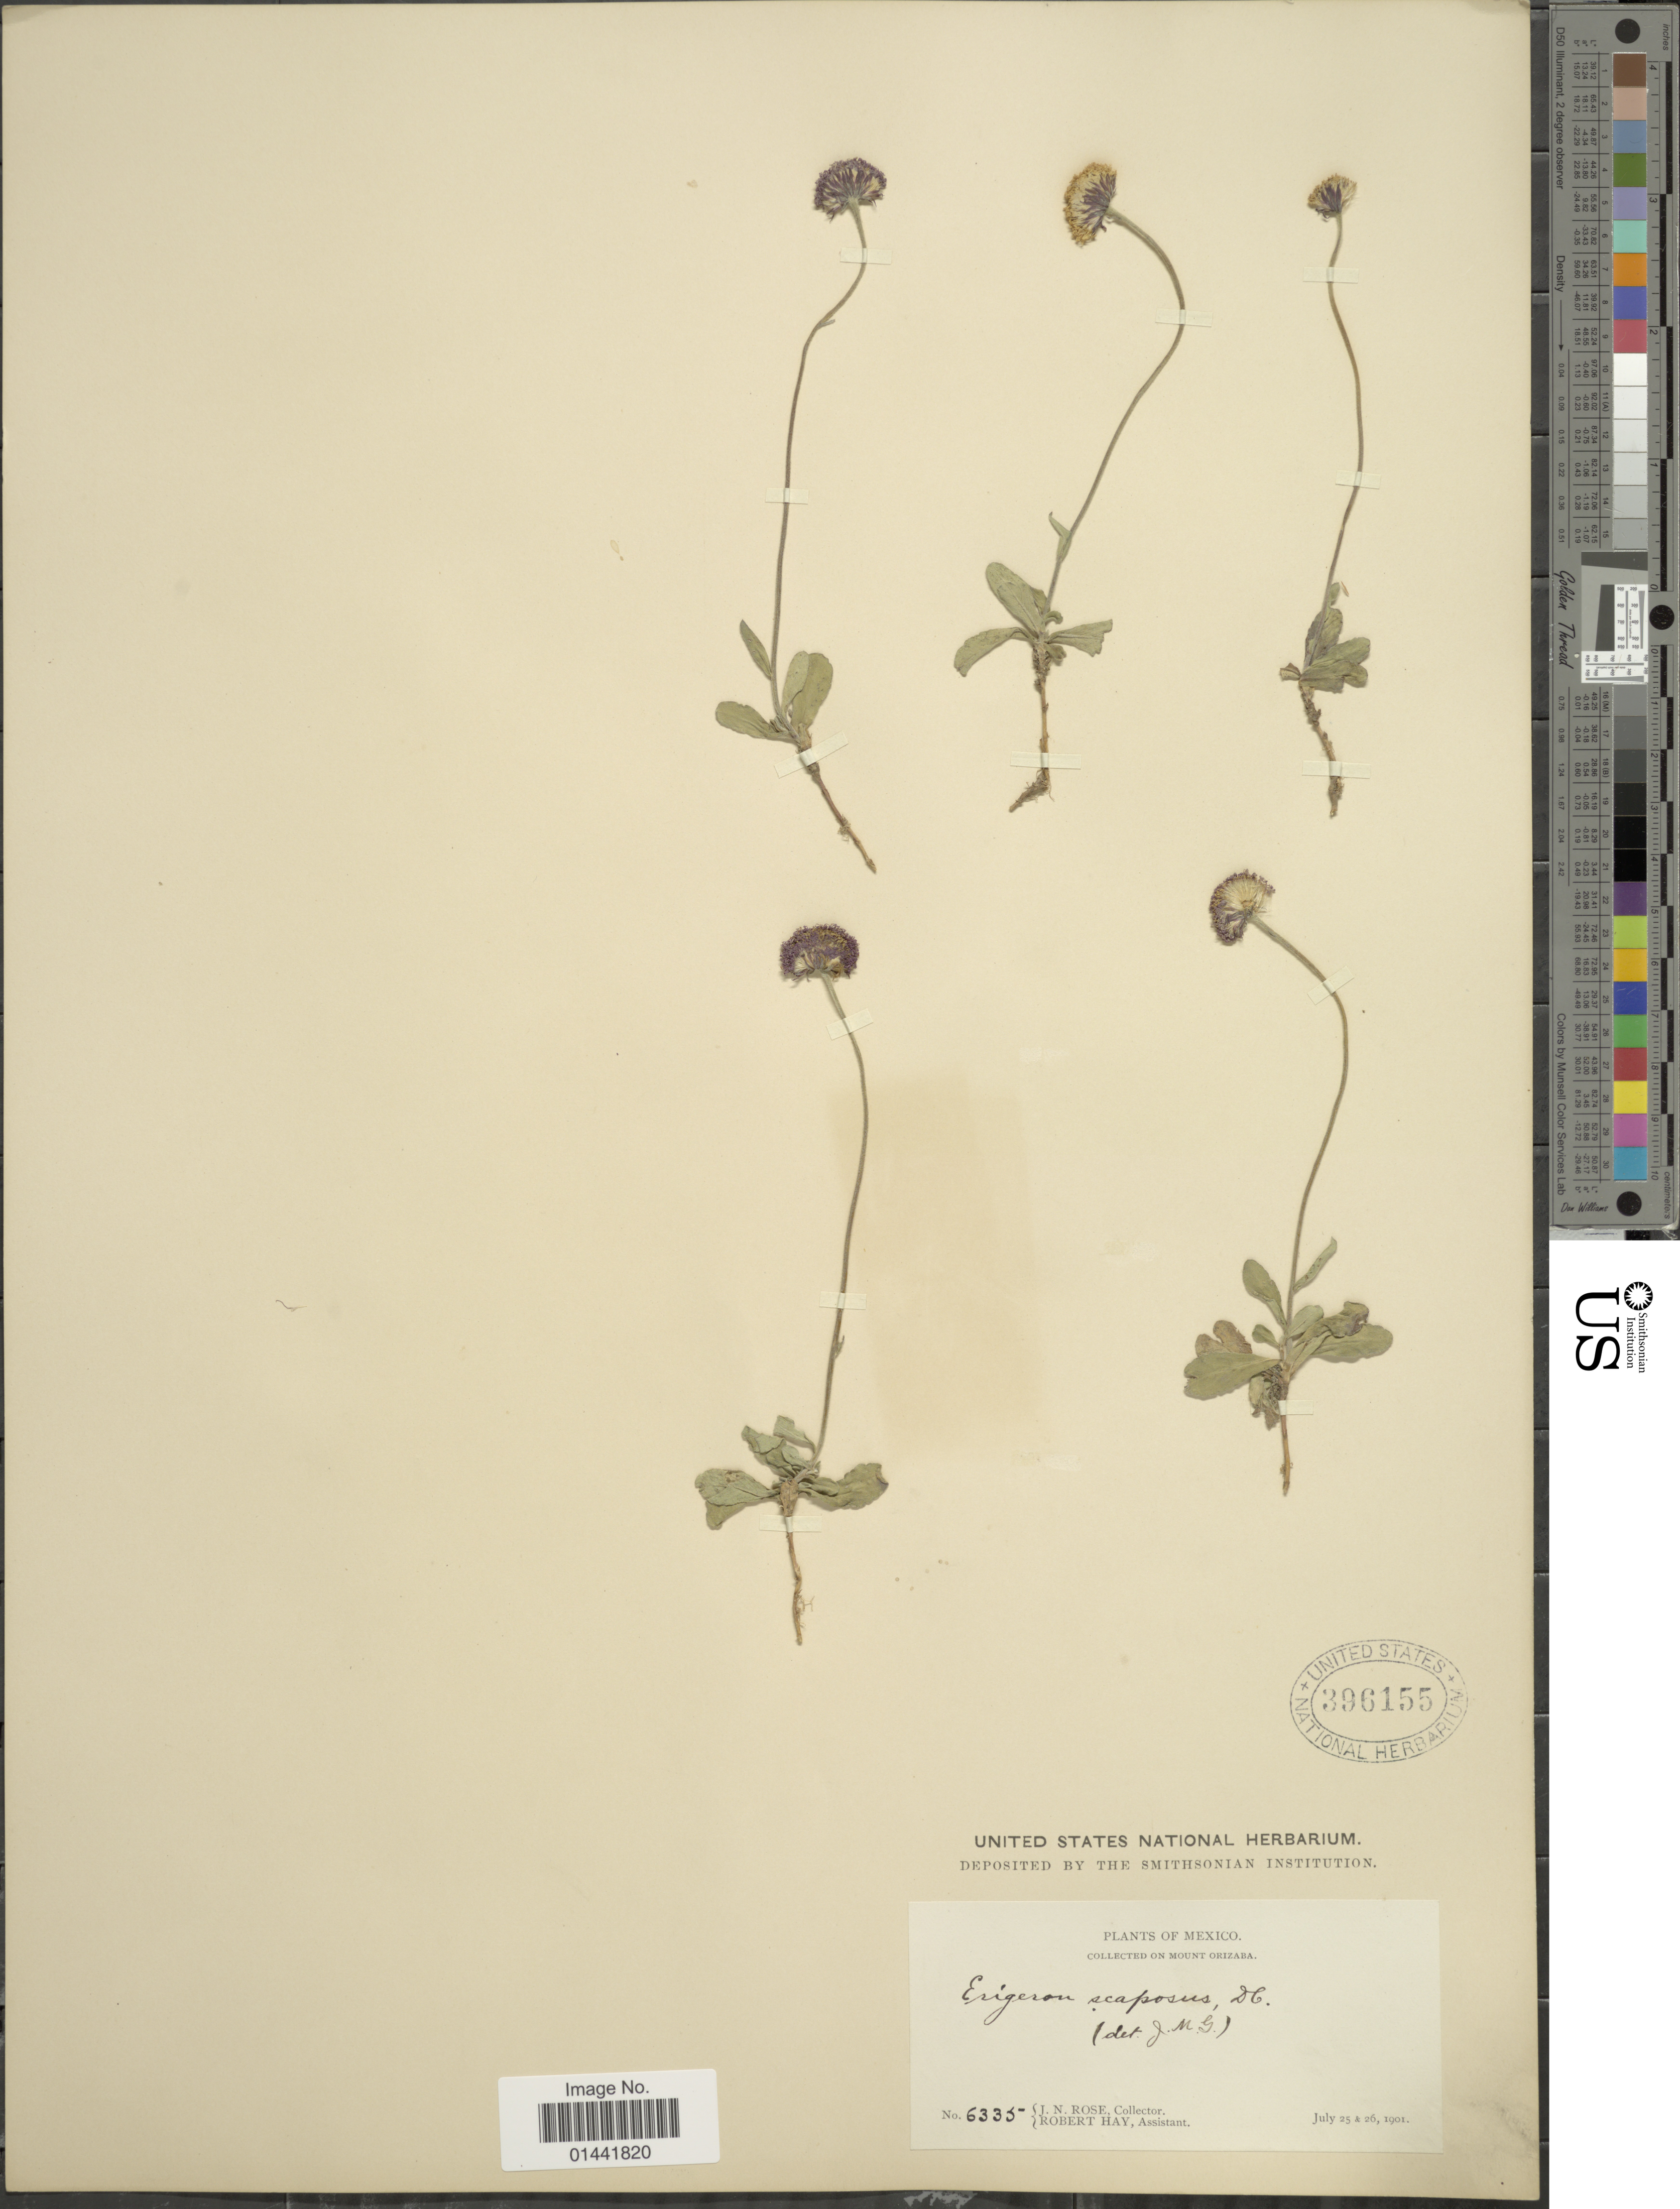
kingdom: Plantae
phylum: Tracheophyta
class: Magnoliopsida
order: Asterales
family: Asteraceae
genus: Erigeron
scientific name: Erigeron scaposus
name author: DC.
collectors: J. N. Rose & R. Hay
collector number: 6335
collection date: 1901-07-25/1901-07-26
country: Mexico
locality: Mount Orizaba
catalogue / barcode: US 396155